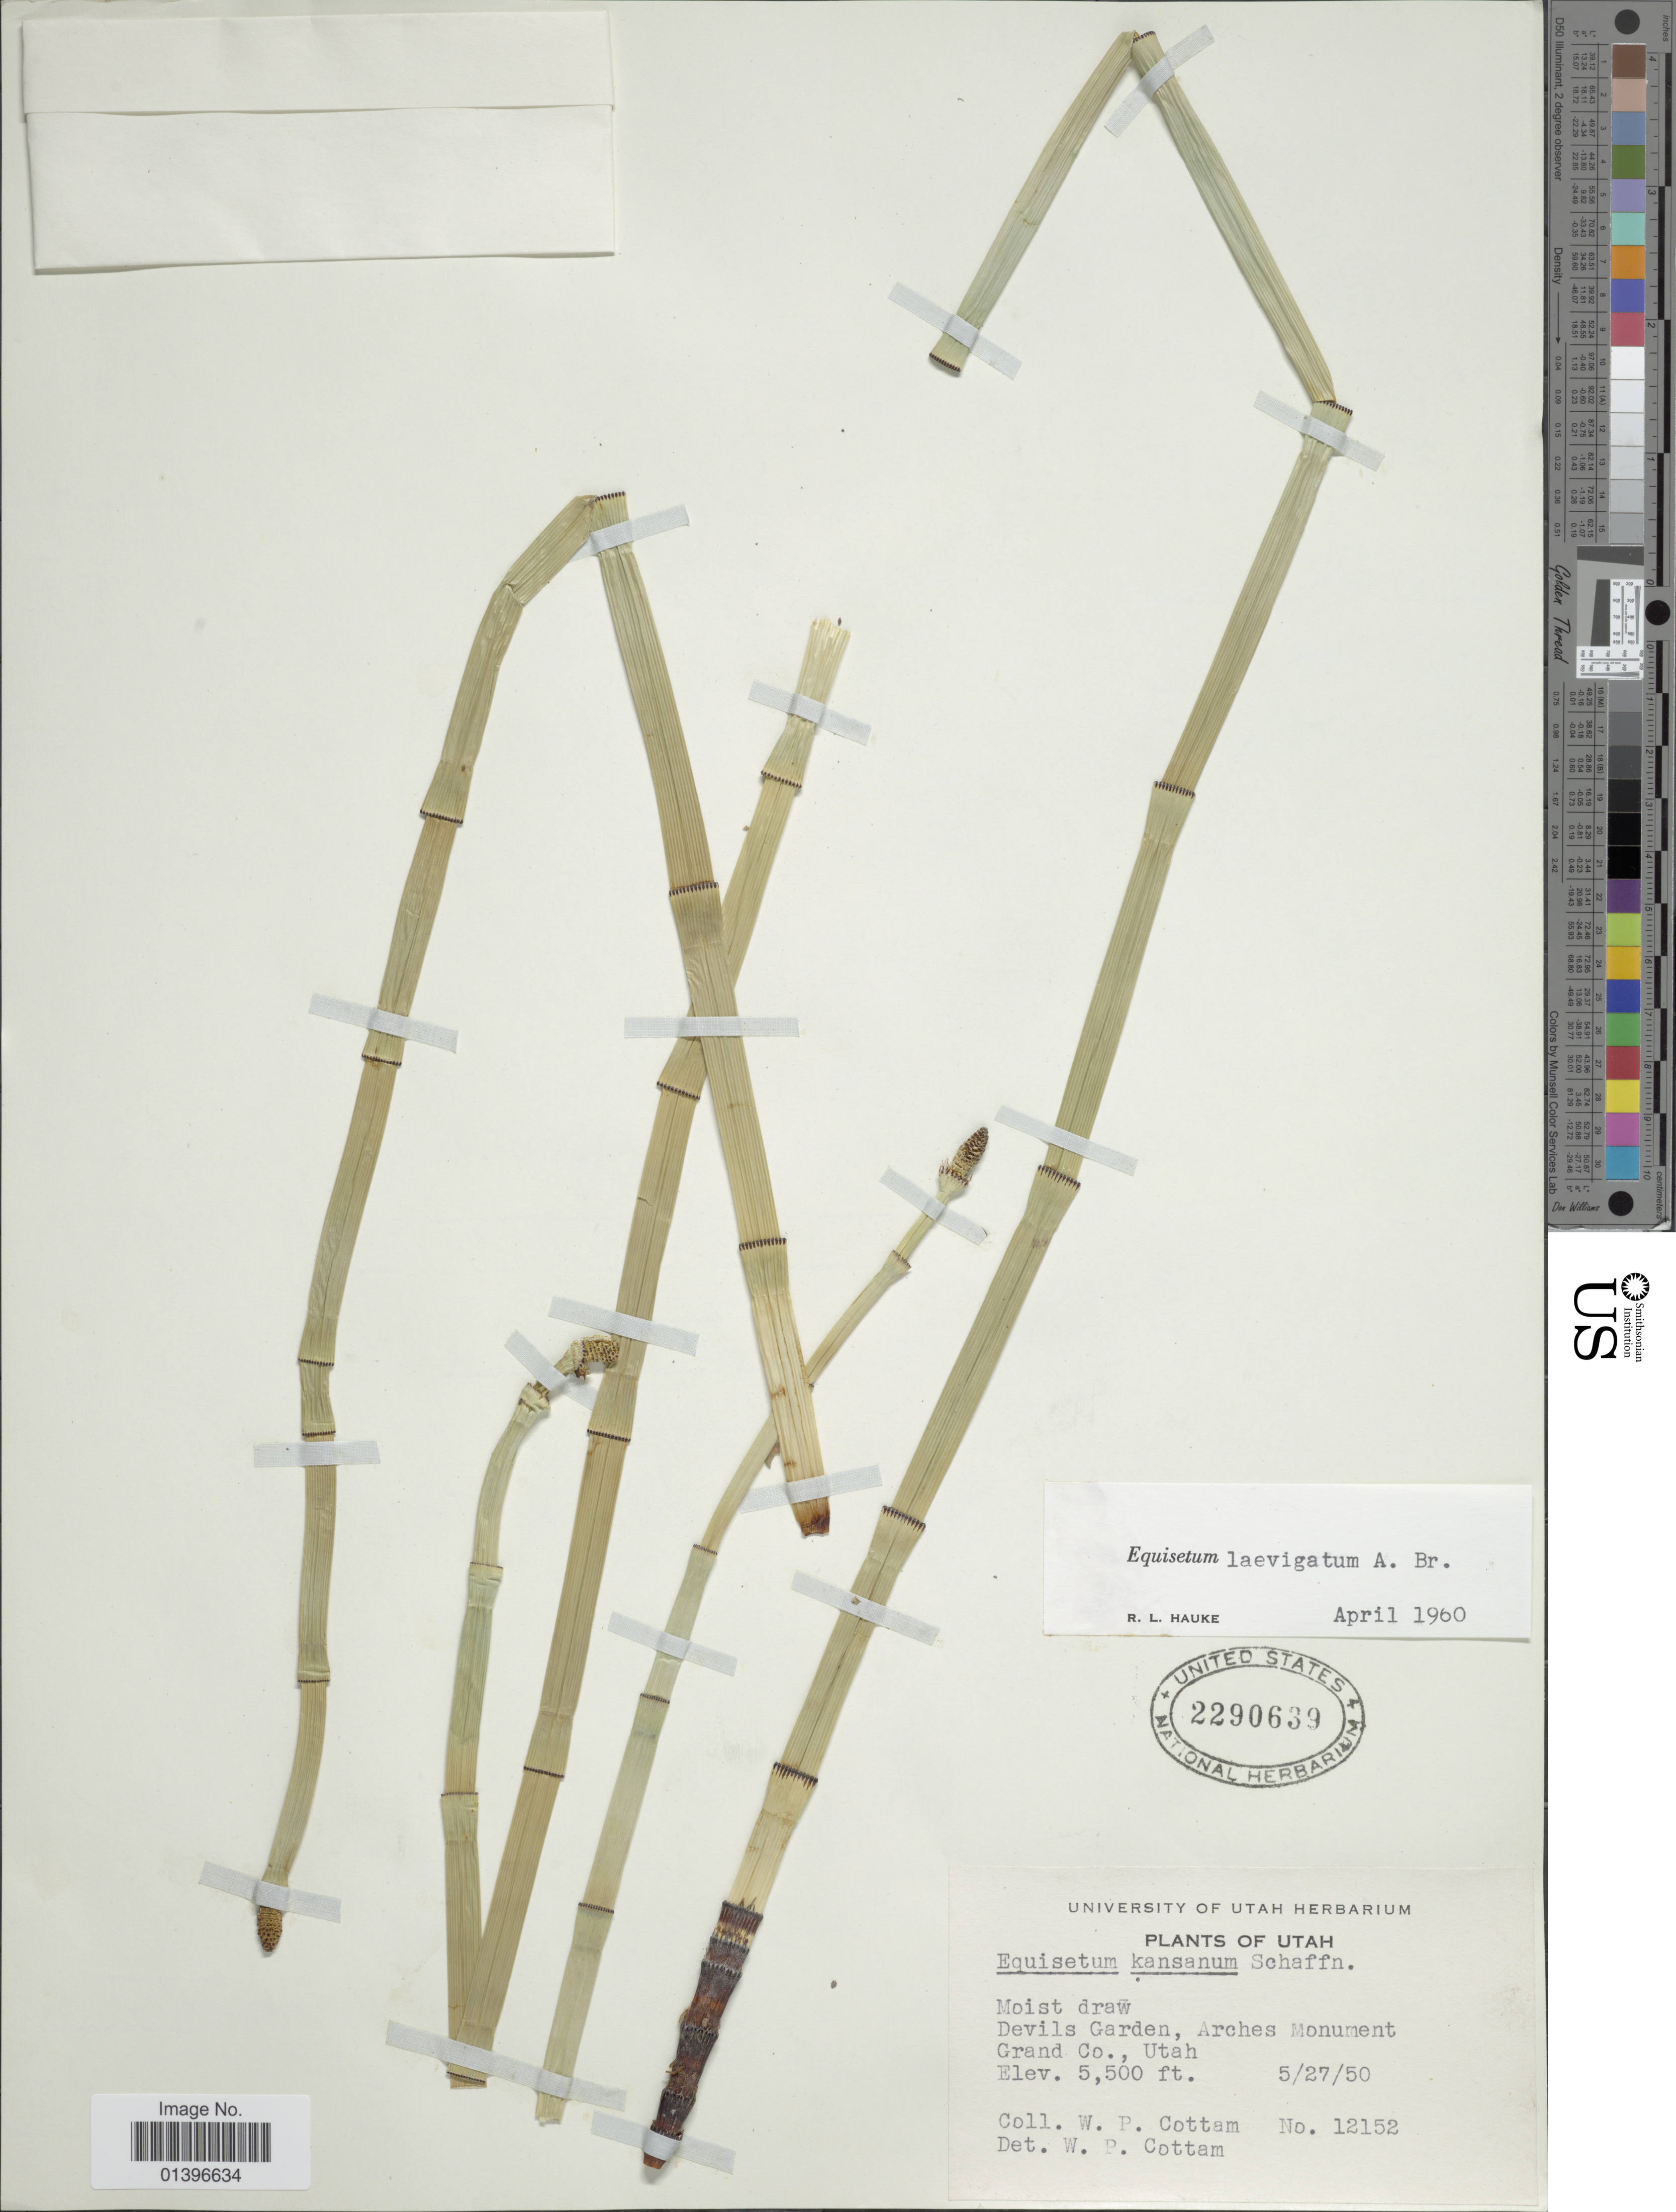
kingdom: Plantae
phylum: Tracheophyta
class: Polypodiopsida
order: Equisetales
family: Equisetaceae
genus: Equisetum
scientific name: Equisetum laevigatum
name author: A. Braun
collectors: W. Cottam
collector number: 12152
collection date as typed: Transcribed d/m/y: 27/5/50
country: United States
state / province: Utah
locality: Moist draw, Devils Garden, Arches Monument Grand Co.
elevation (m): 1676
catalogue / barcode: US 2290639